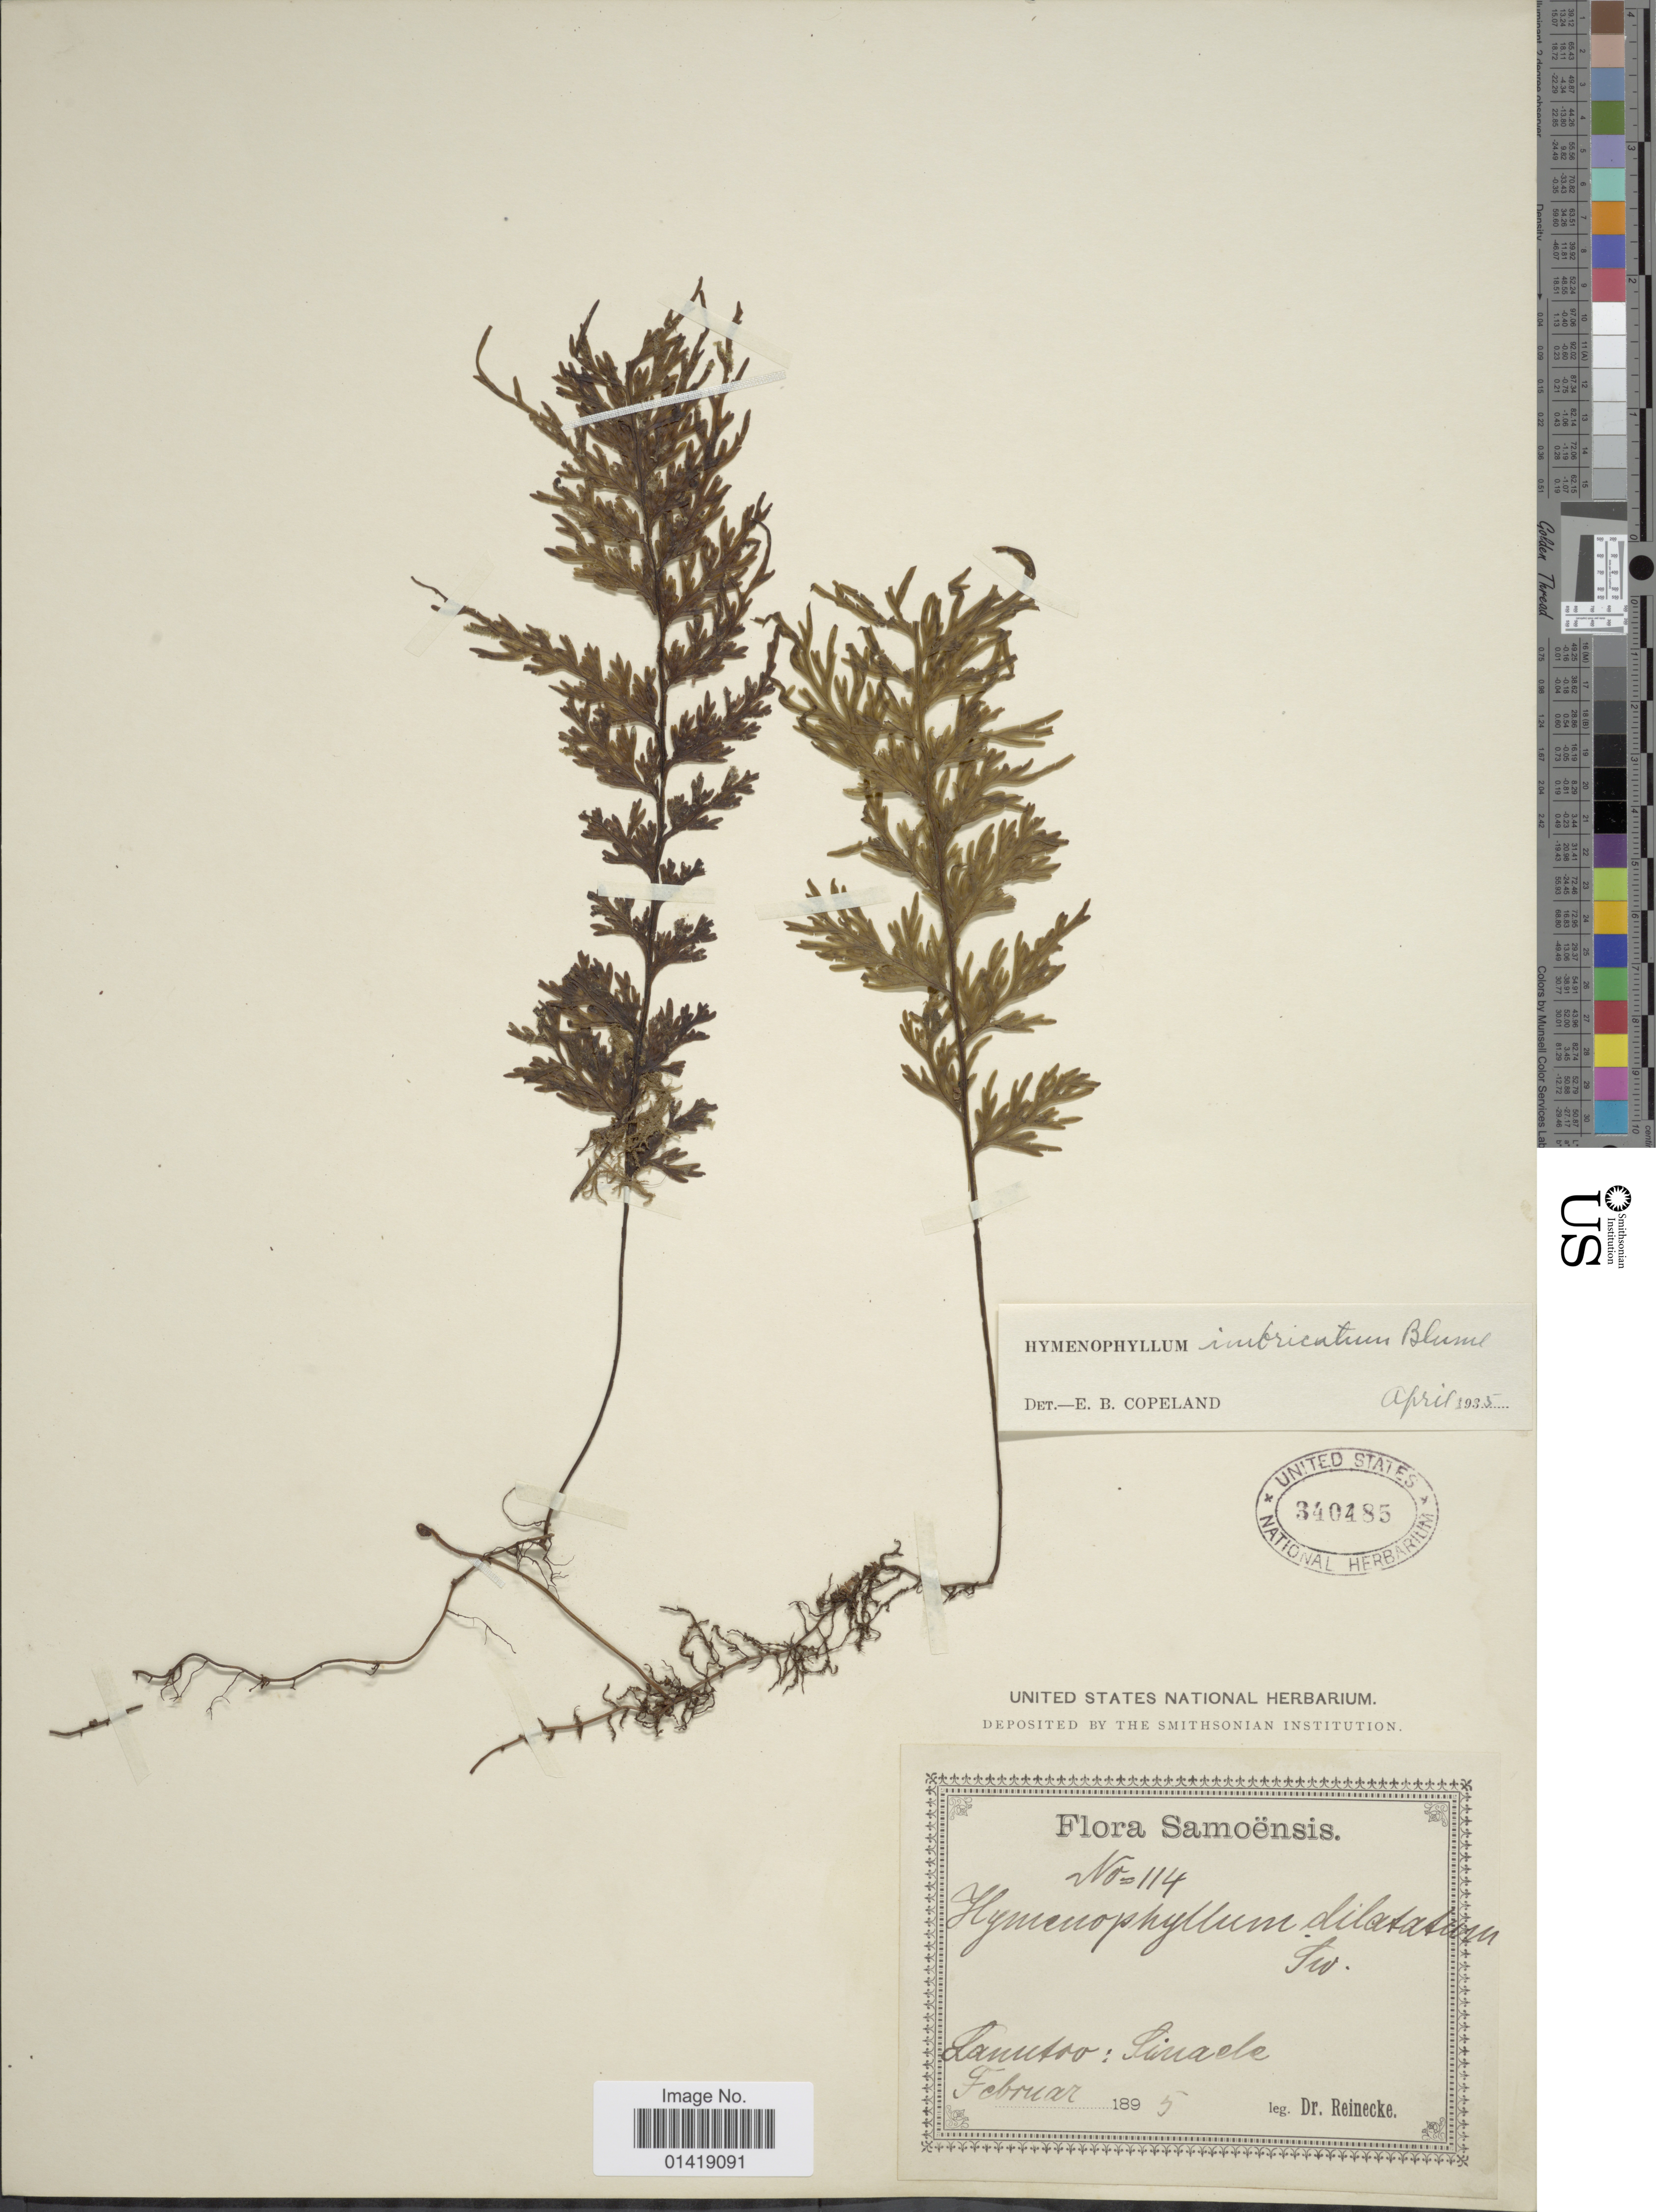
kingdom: Plantae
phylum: Tracheophyta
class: Polypodiopsida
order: Hymenophyllales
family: Hymenophyllaceae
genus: Hymenophyllum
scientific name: Hymenophyllum imbricatum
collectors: -- Reinecke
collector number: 114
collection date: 1895-02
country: American Samoa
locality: Lanuao: Sinacte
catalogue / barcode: US 340485